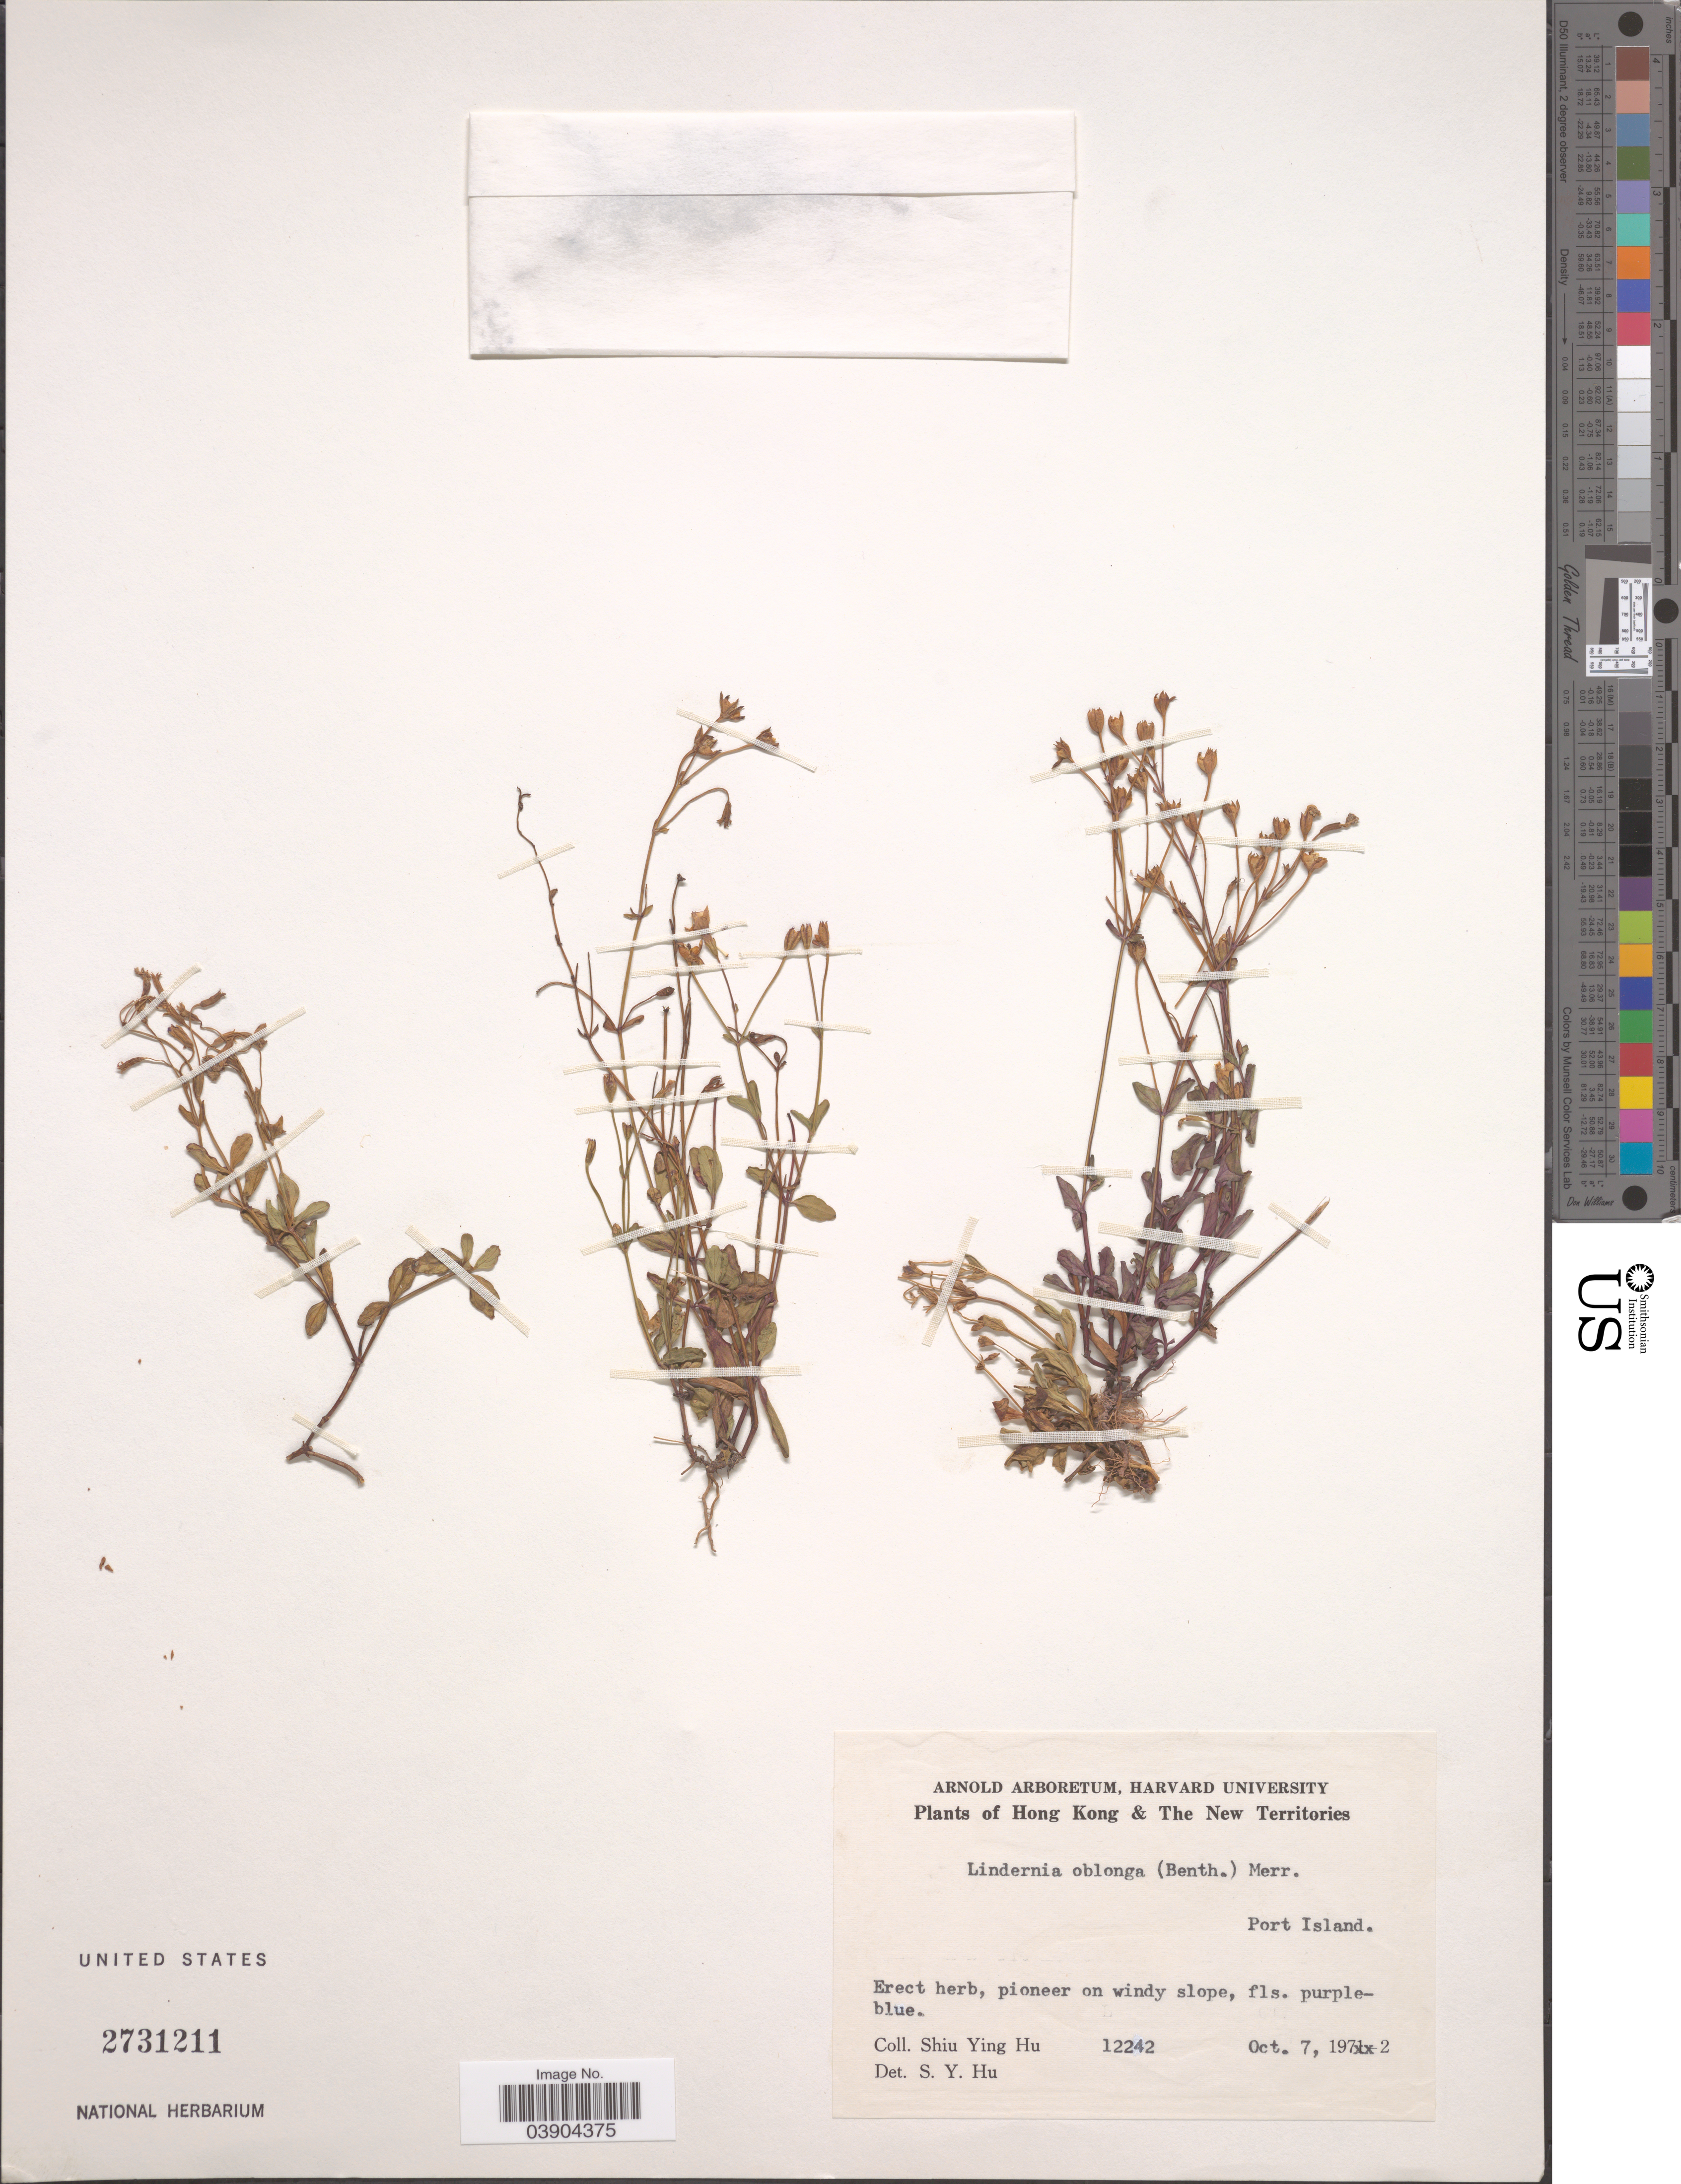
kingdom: Plantae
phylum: Tracheophyta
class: Magnoliopsida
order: Lamiales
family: Linderniaceae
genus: Lindernia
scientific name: Lindernia oblonga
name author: (Benth.) Merr. & Chun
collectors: S. Y. Hu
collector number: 12242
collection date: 1972-10-07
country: China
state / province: Hong Kong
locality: Hong Kong & The New Territories. Port Island.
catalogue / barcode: US 2731211